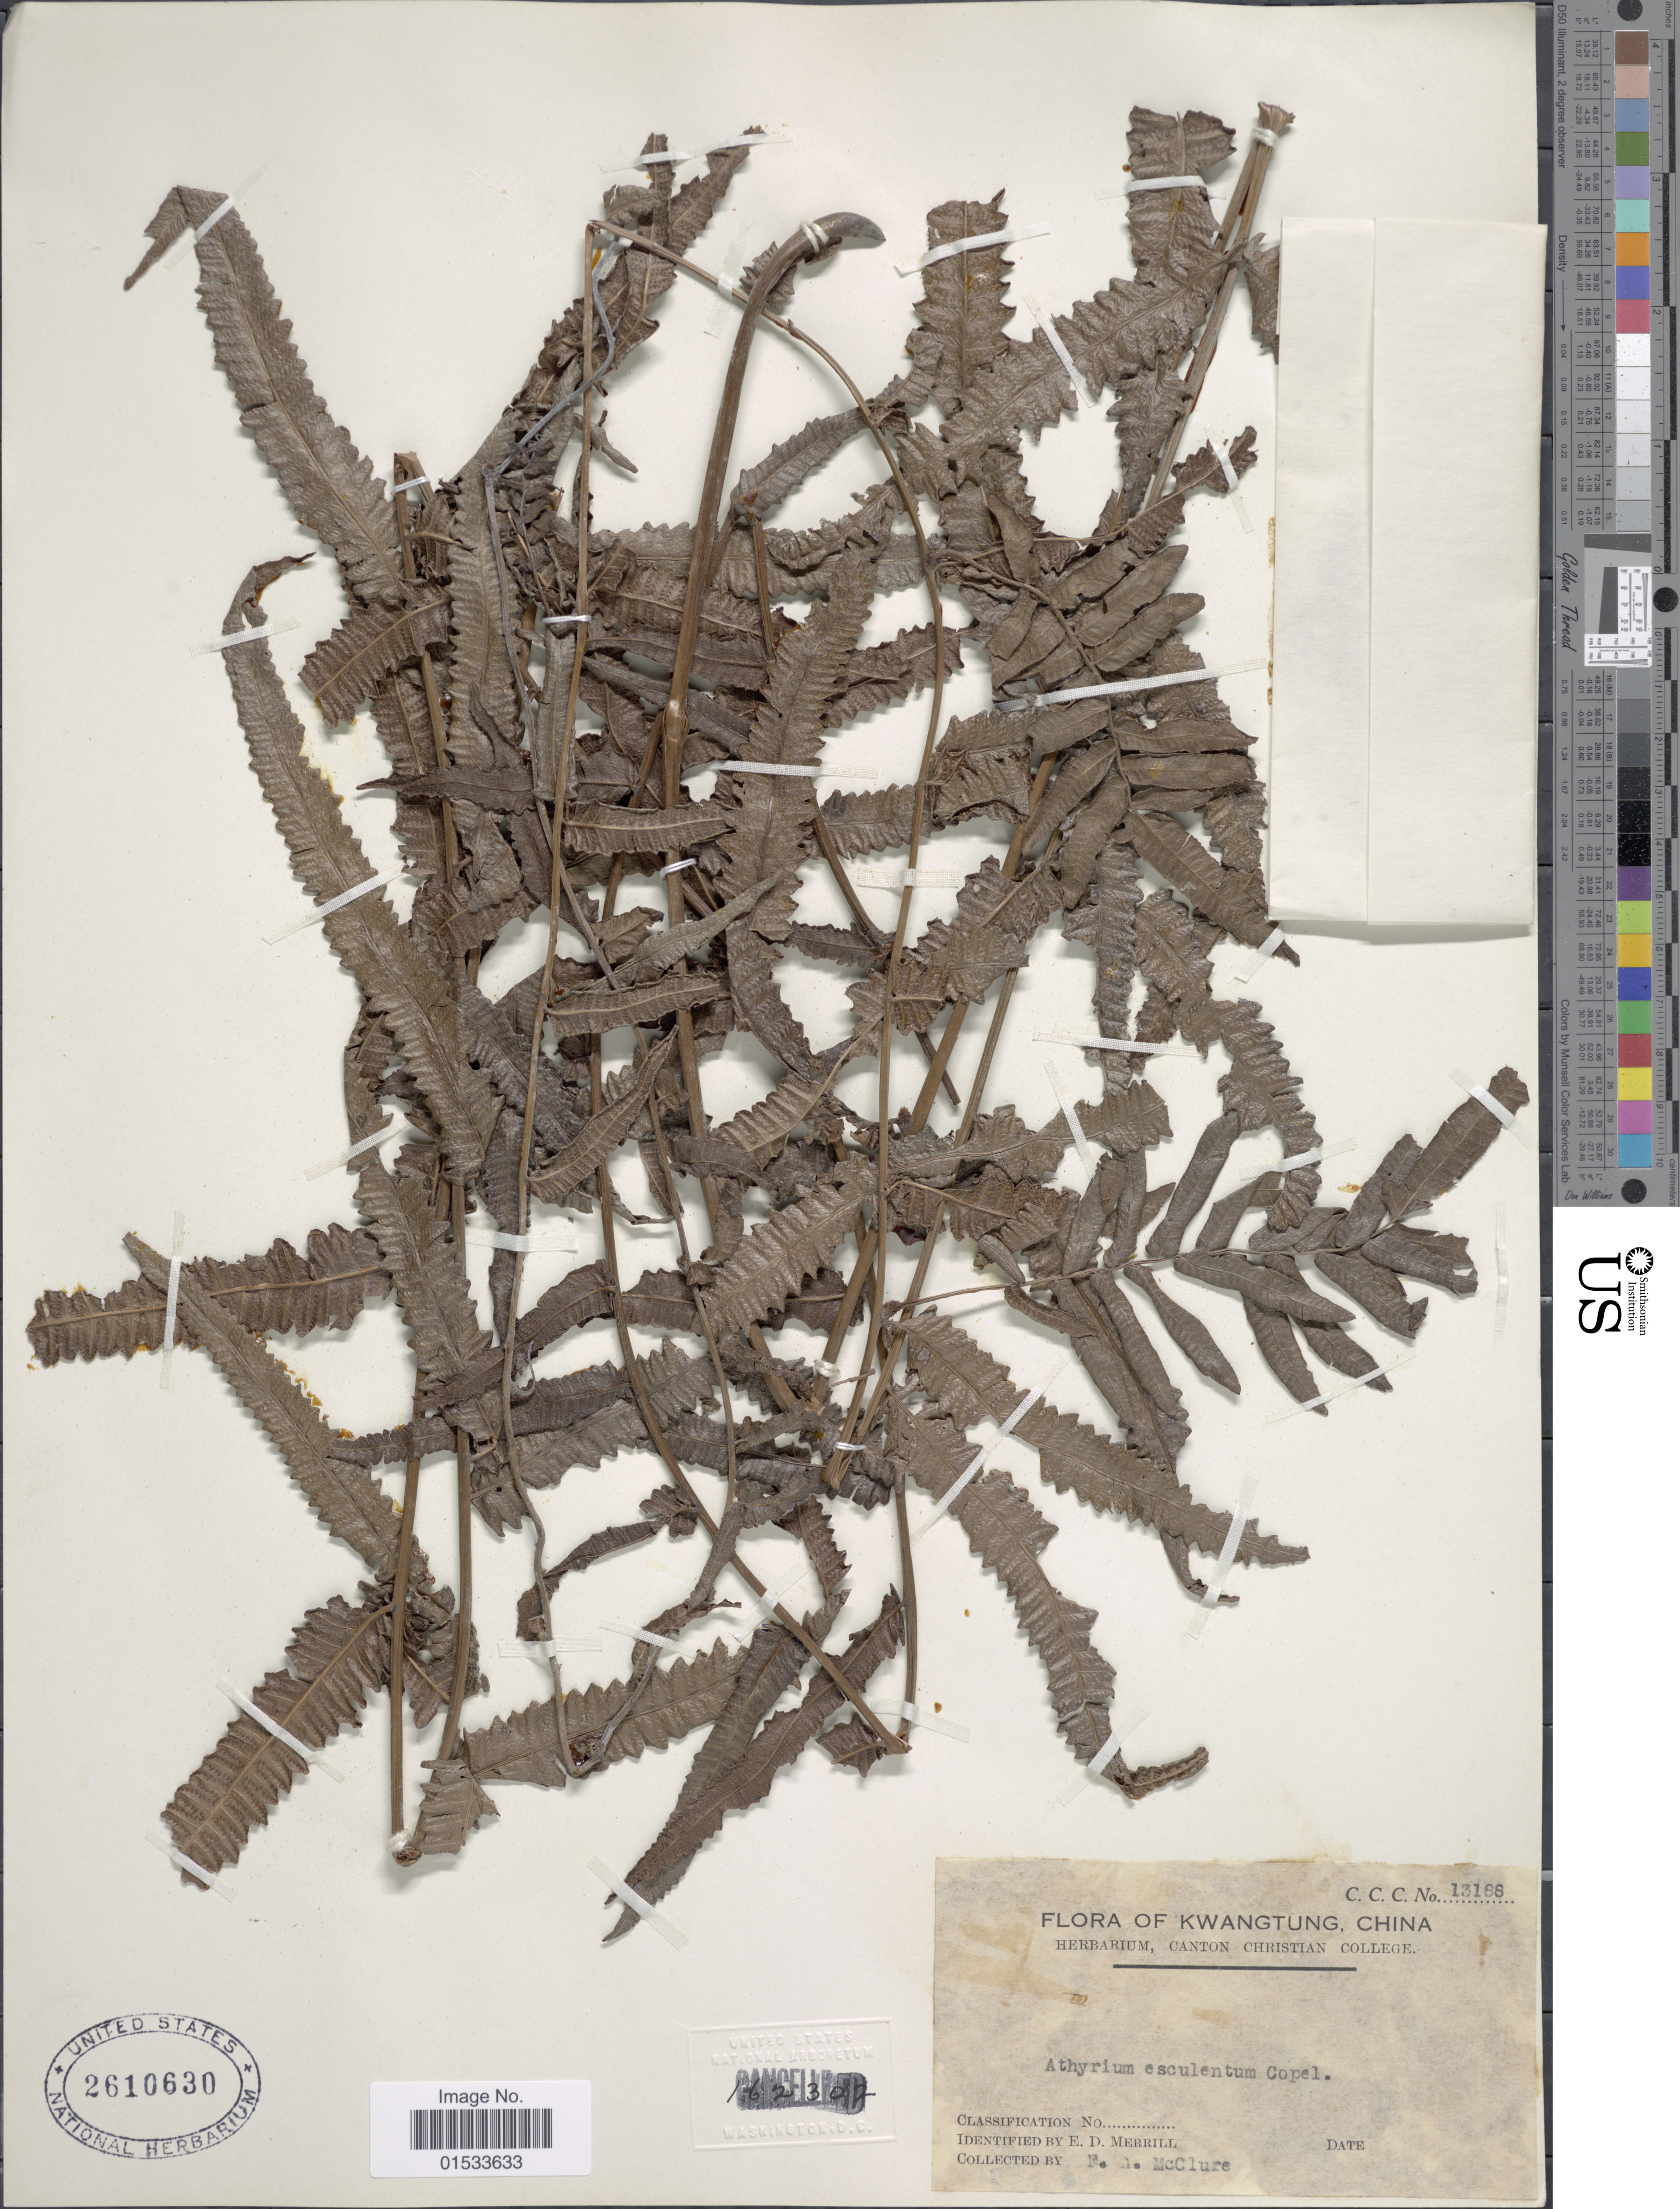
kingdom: Plantae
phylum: Tracheophyta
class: Polypodiopsida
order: Polypodiales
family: Athyriaceae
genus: Diplazium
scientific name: Diplazium esculentum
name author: (Retz.) Sw.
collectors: F. A. McClure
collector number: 13188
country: China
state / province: Guangdong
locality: Kwangtung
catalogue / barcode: US 2610630